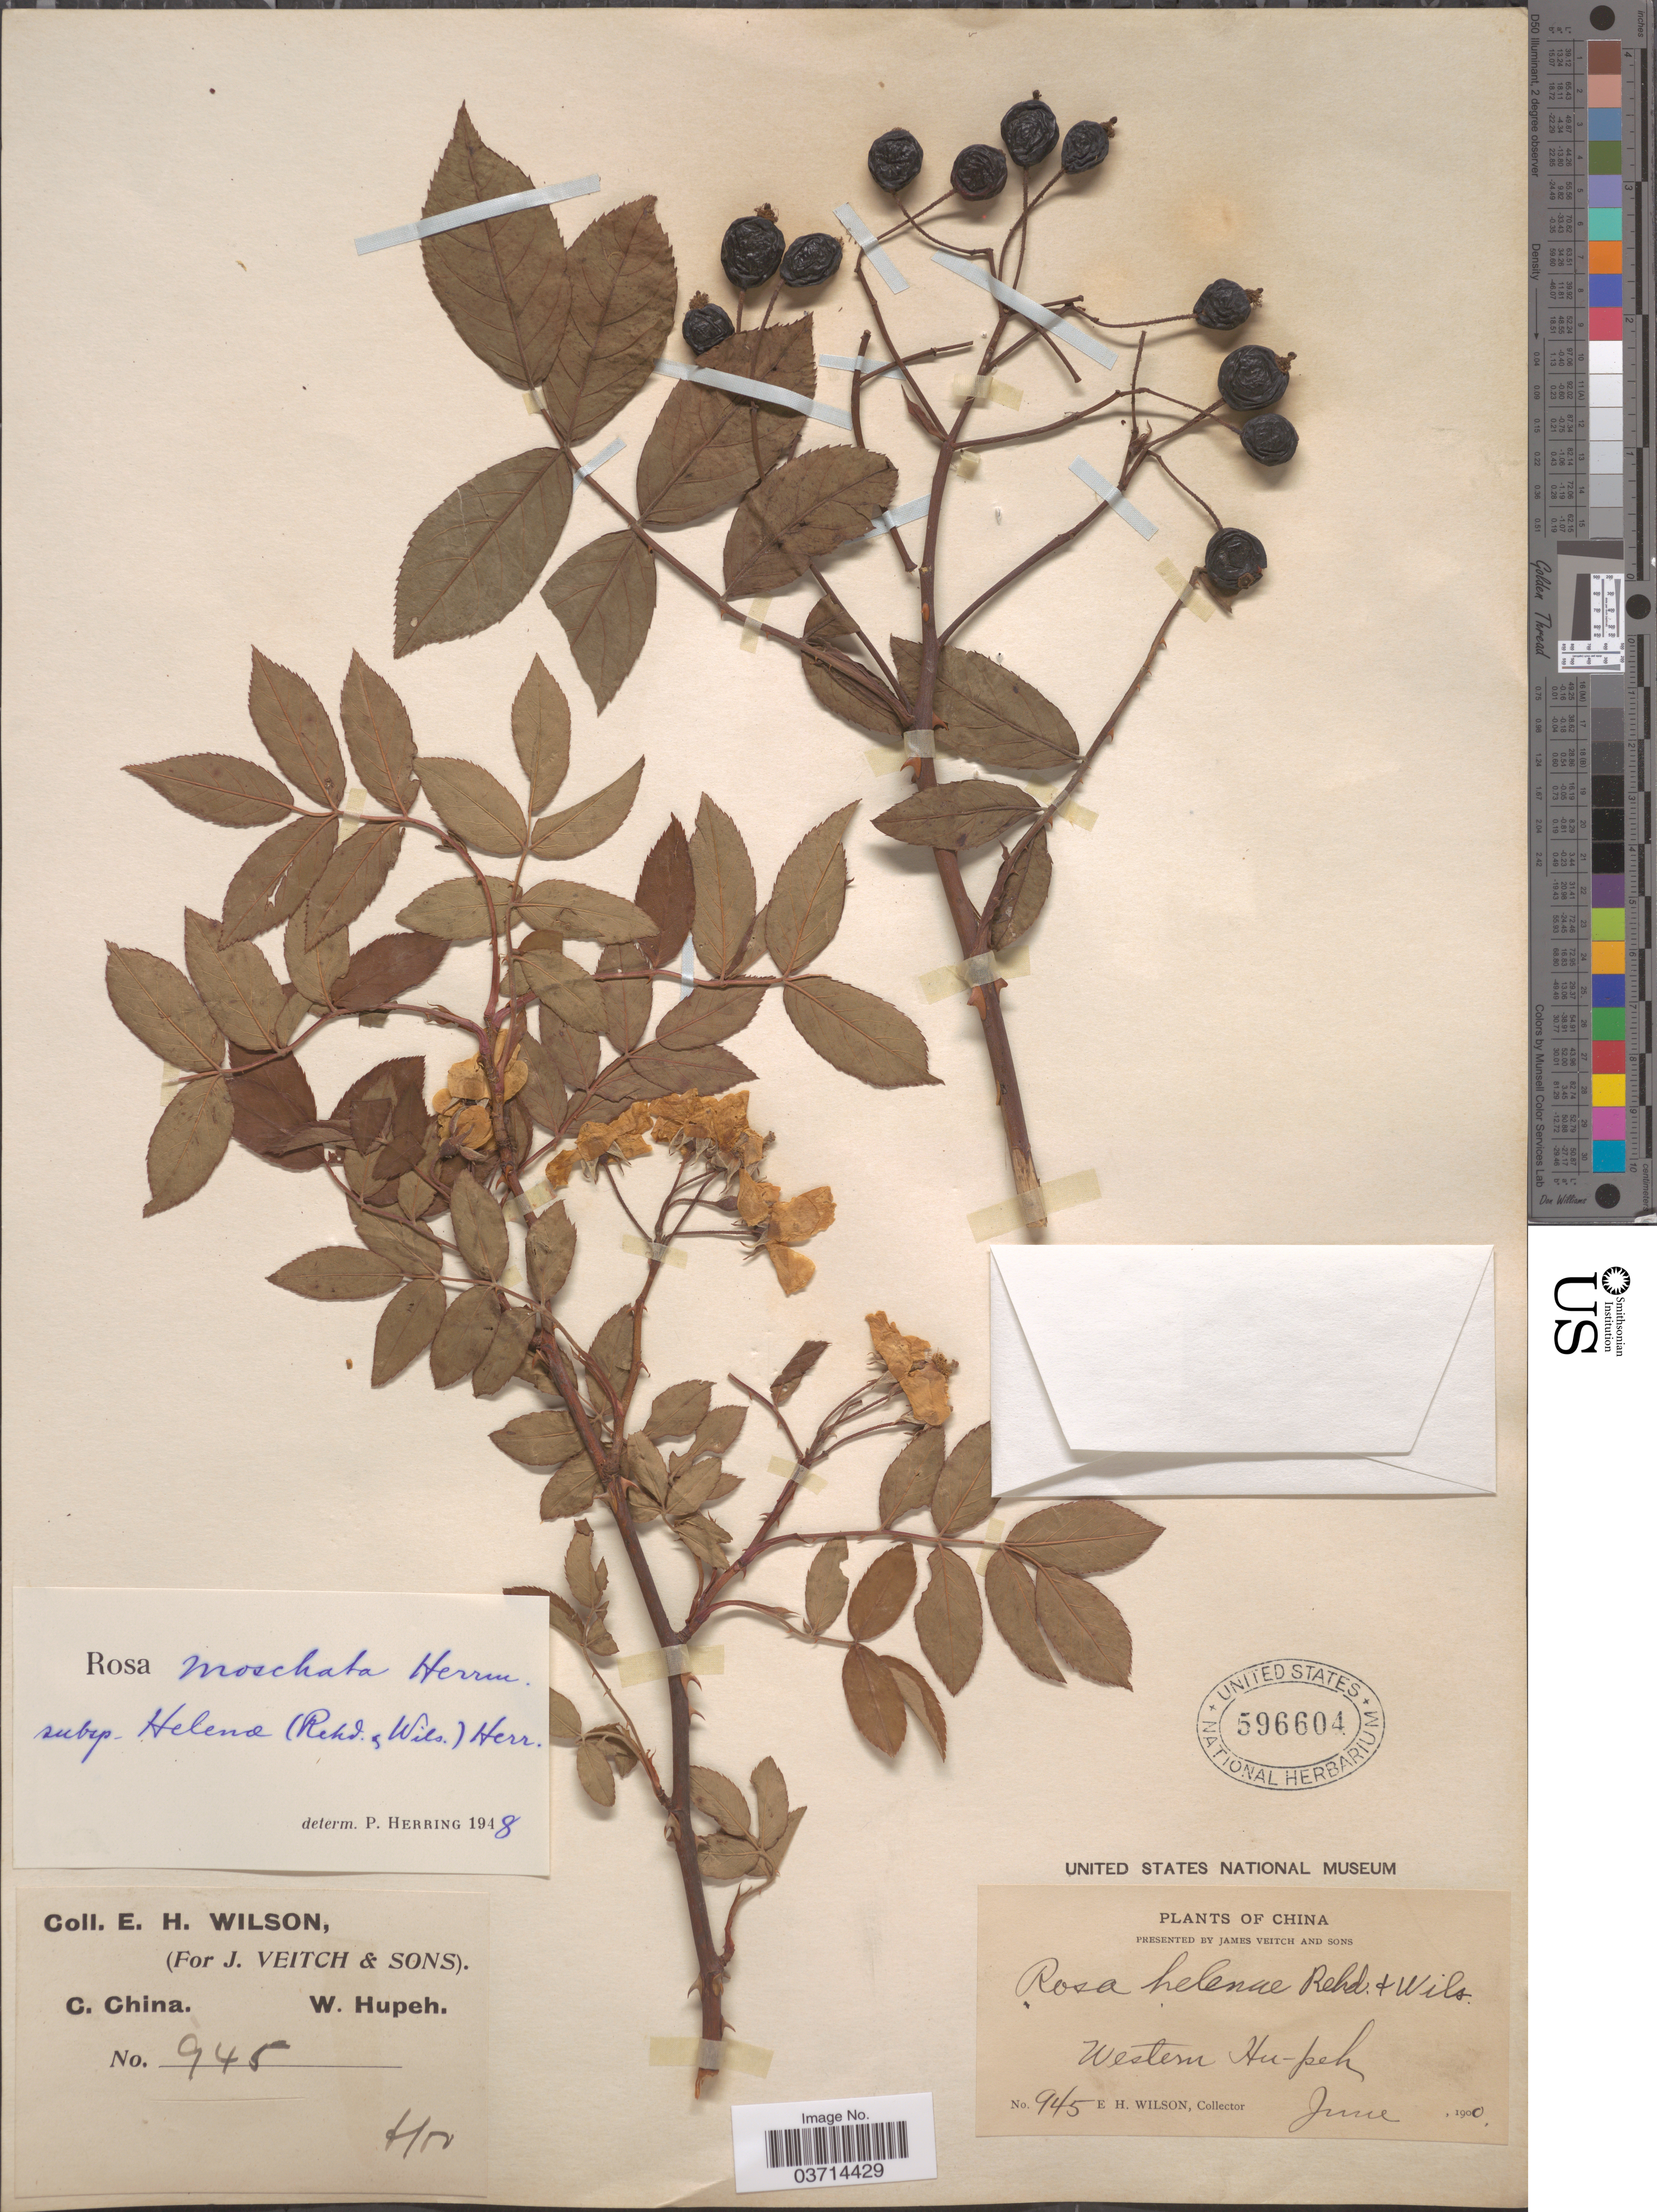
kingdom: Plantae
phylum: Tracheophyta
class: Magnoliopsida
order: Rosales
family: Rosaceae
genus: Rosa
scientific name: Rosa helenae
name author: Rehder & E.H. Wilson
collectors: E. Wilson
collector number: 945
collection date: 1900-06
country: China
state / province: Hubei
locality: C. China. Western Hu-peh.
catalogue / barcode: US 596604